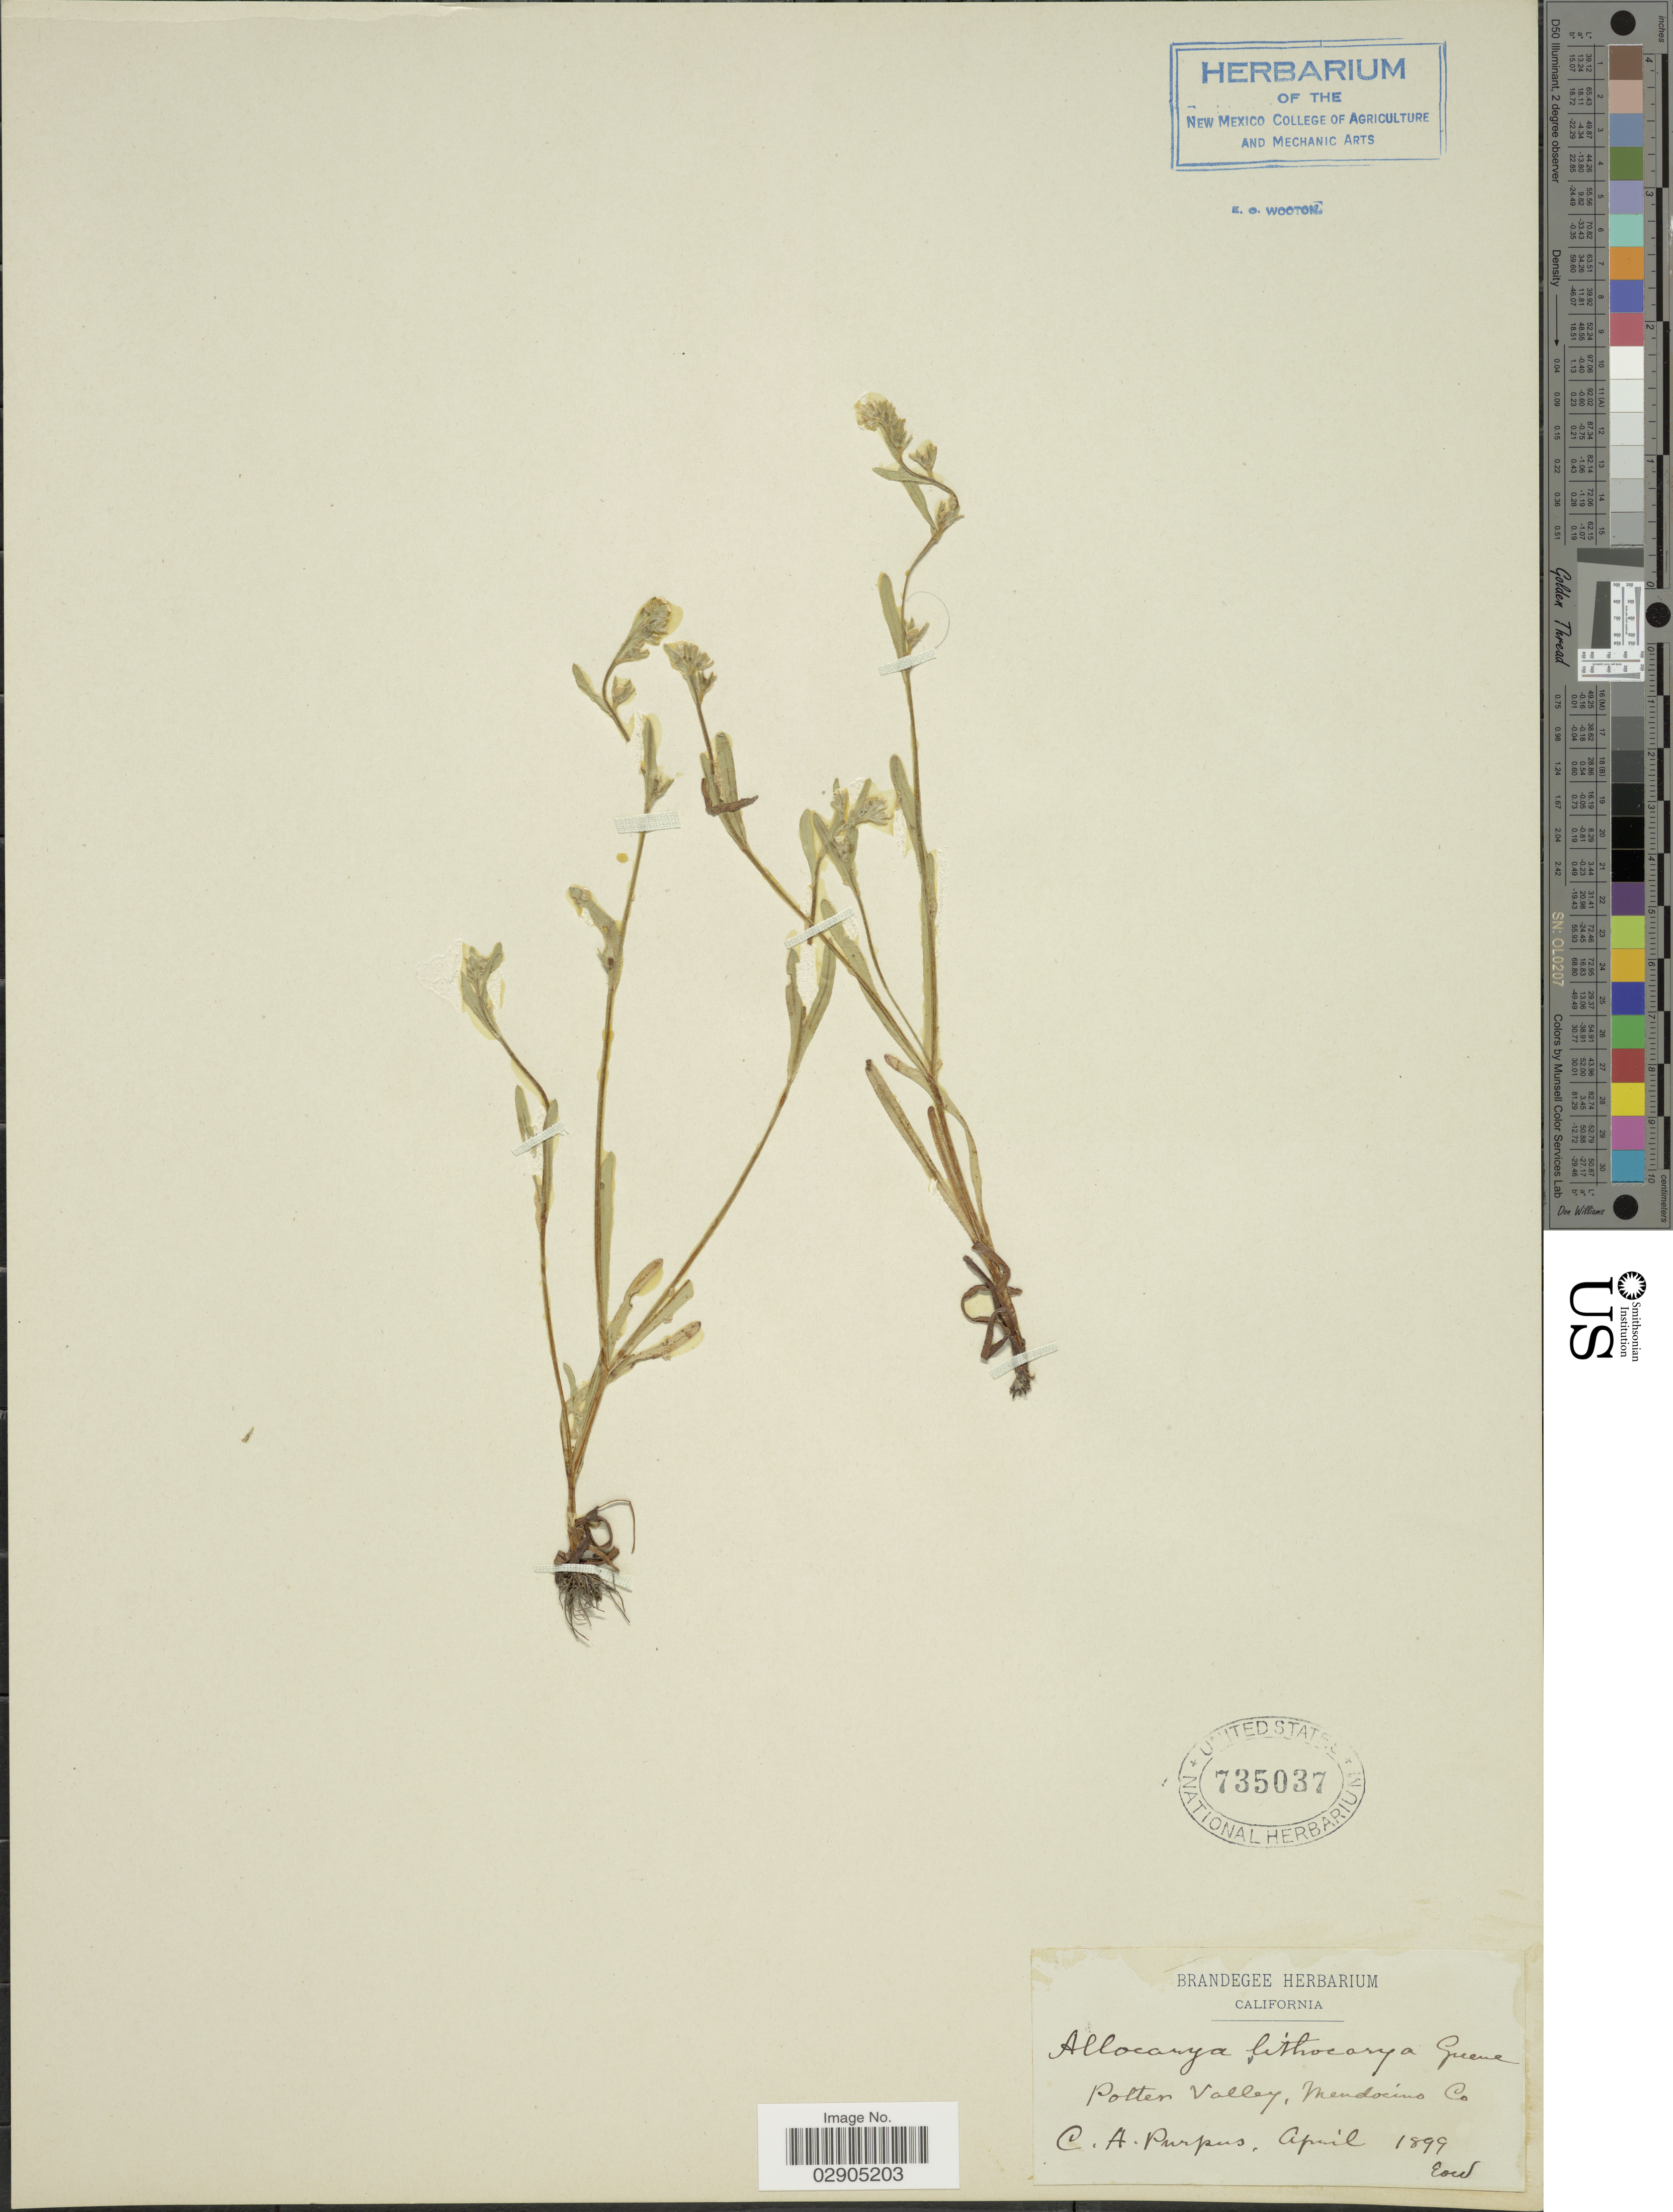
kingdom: Plantae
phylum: Tracheophyta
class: Magnoliopsida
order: Boraginales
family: Boraginaceae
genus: Allocarya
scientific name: Allocarya lithocarya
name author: (S.W. Greene ex A. Gray) S.W. Greene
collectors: C. A. Purpus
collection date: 1889-04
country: United States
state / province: California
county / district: Mendocino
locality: Potter Valley, Mendocino Co.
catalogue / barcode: US 735037